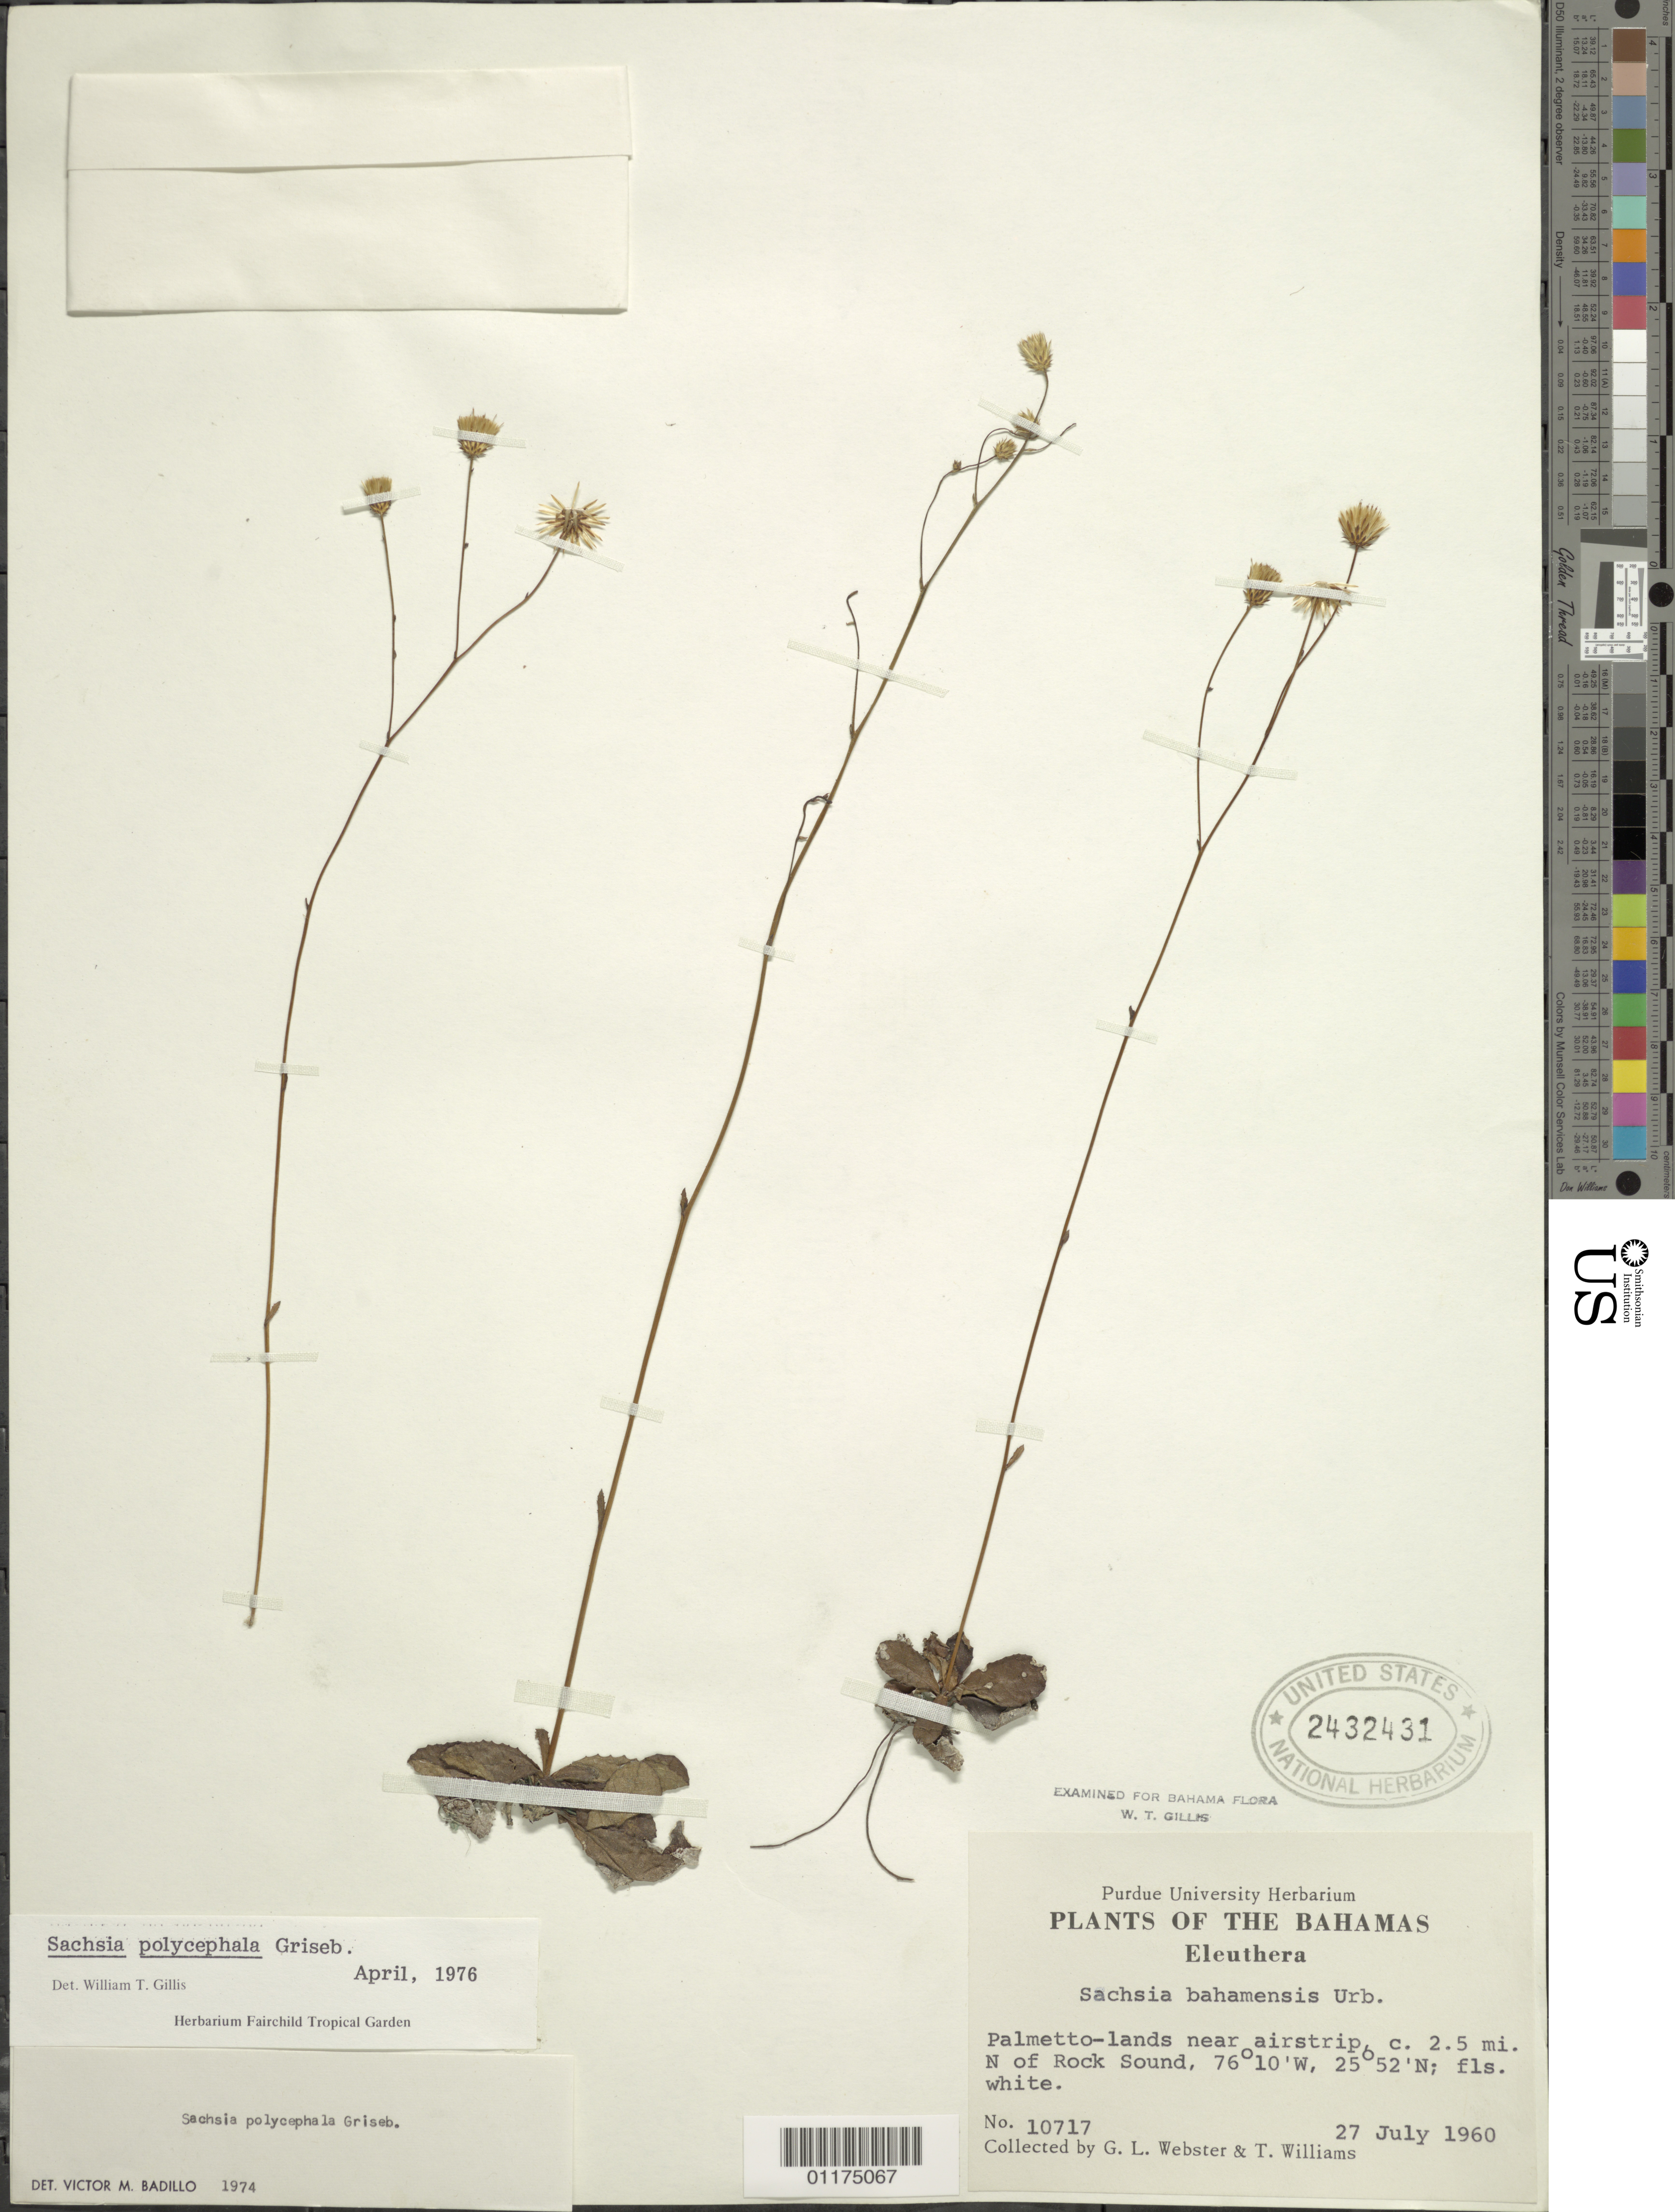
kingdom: Plantae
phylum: Tracheophyta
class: Magnoliopsida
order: Asterales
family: Asteraceae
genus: Sachsia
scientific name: Sachsia polycephala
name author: Griseb.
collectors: G. L. Webster & T. Williams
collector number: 10717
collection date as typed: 27 Jul 1960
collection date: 1960-07-27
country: Bahamas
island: Eleuthera I.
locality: Palmetto lands near airstrip, c. 2.5 mi. N of Rock Sound,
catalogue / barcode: US 2432431